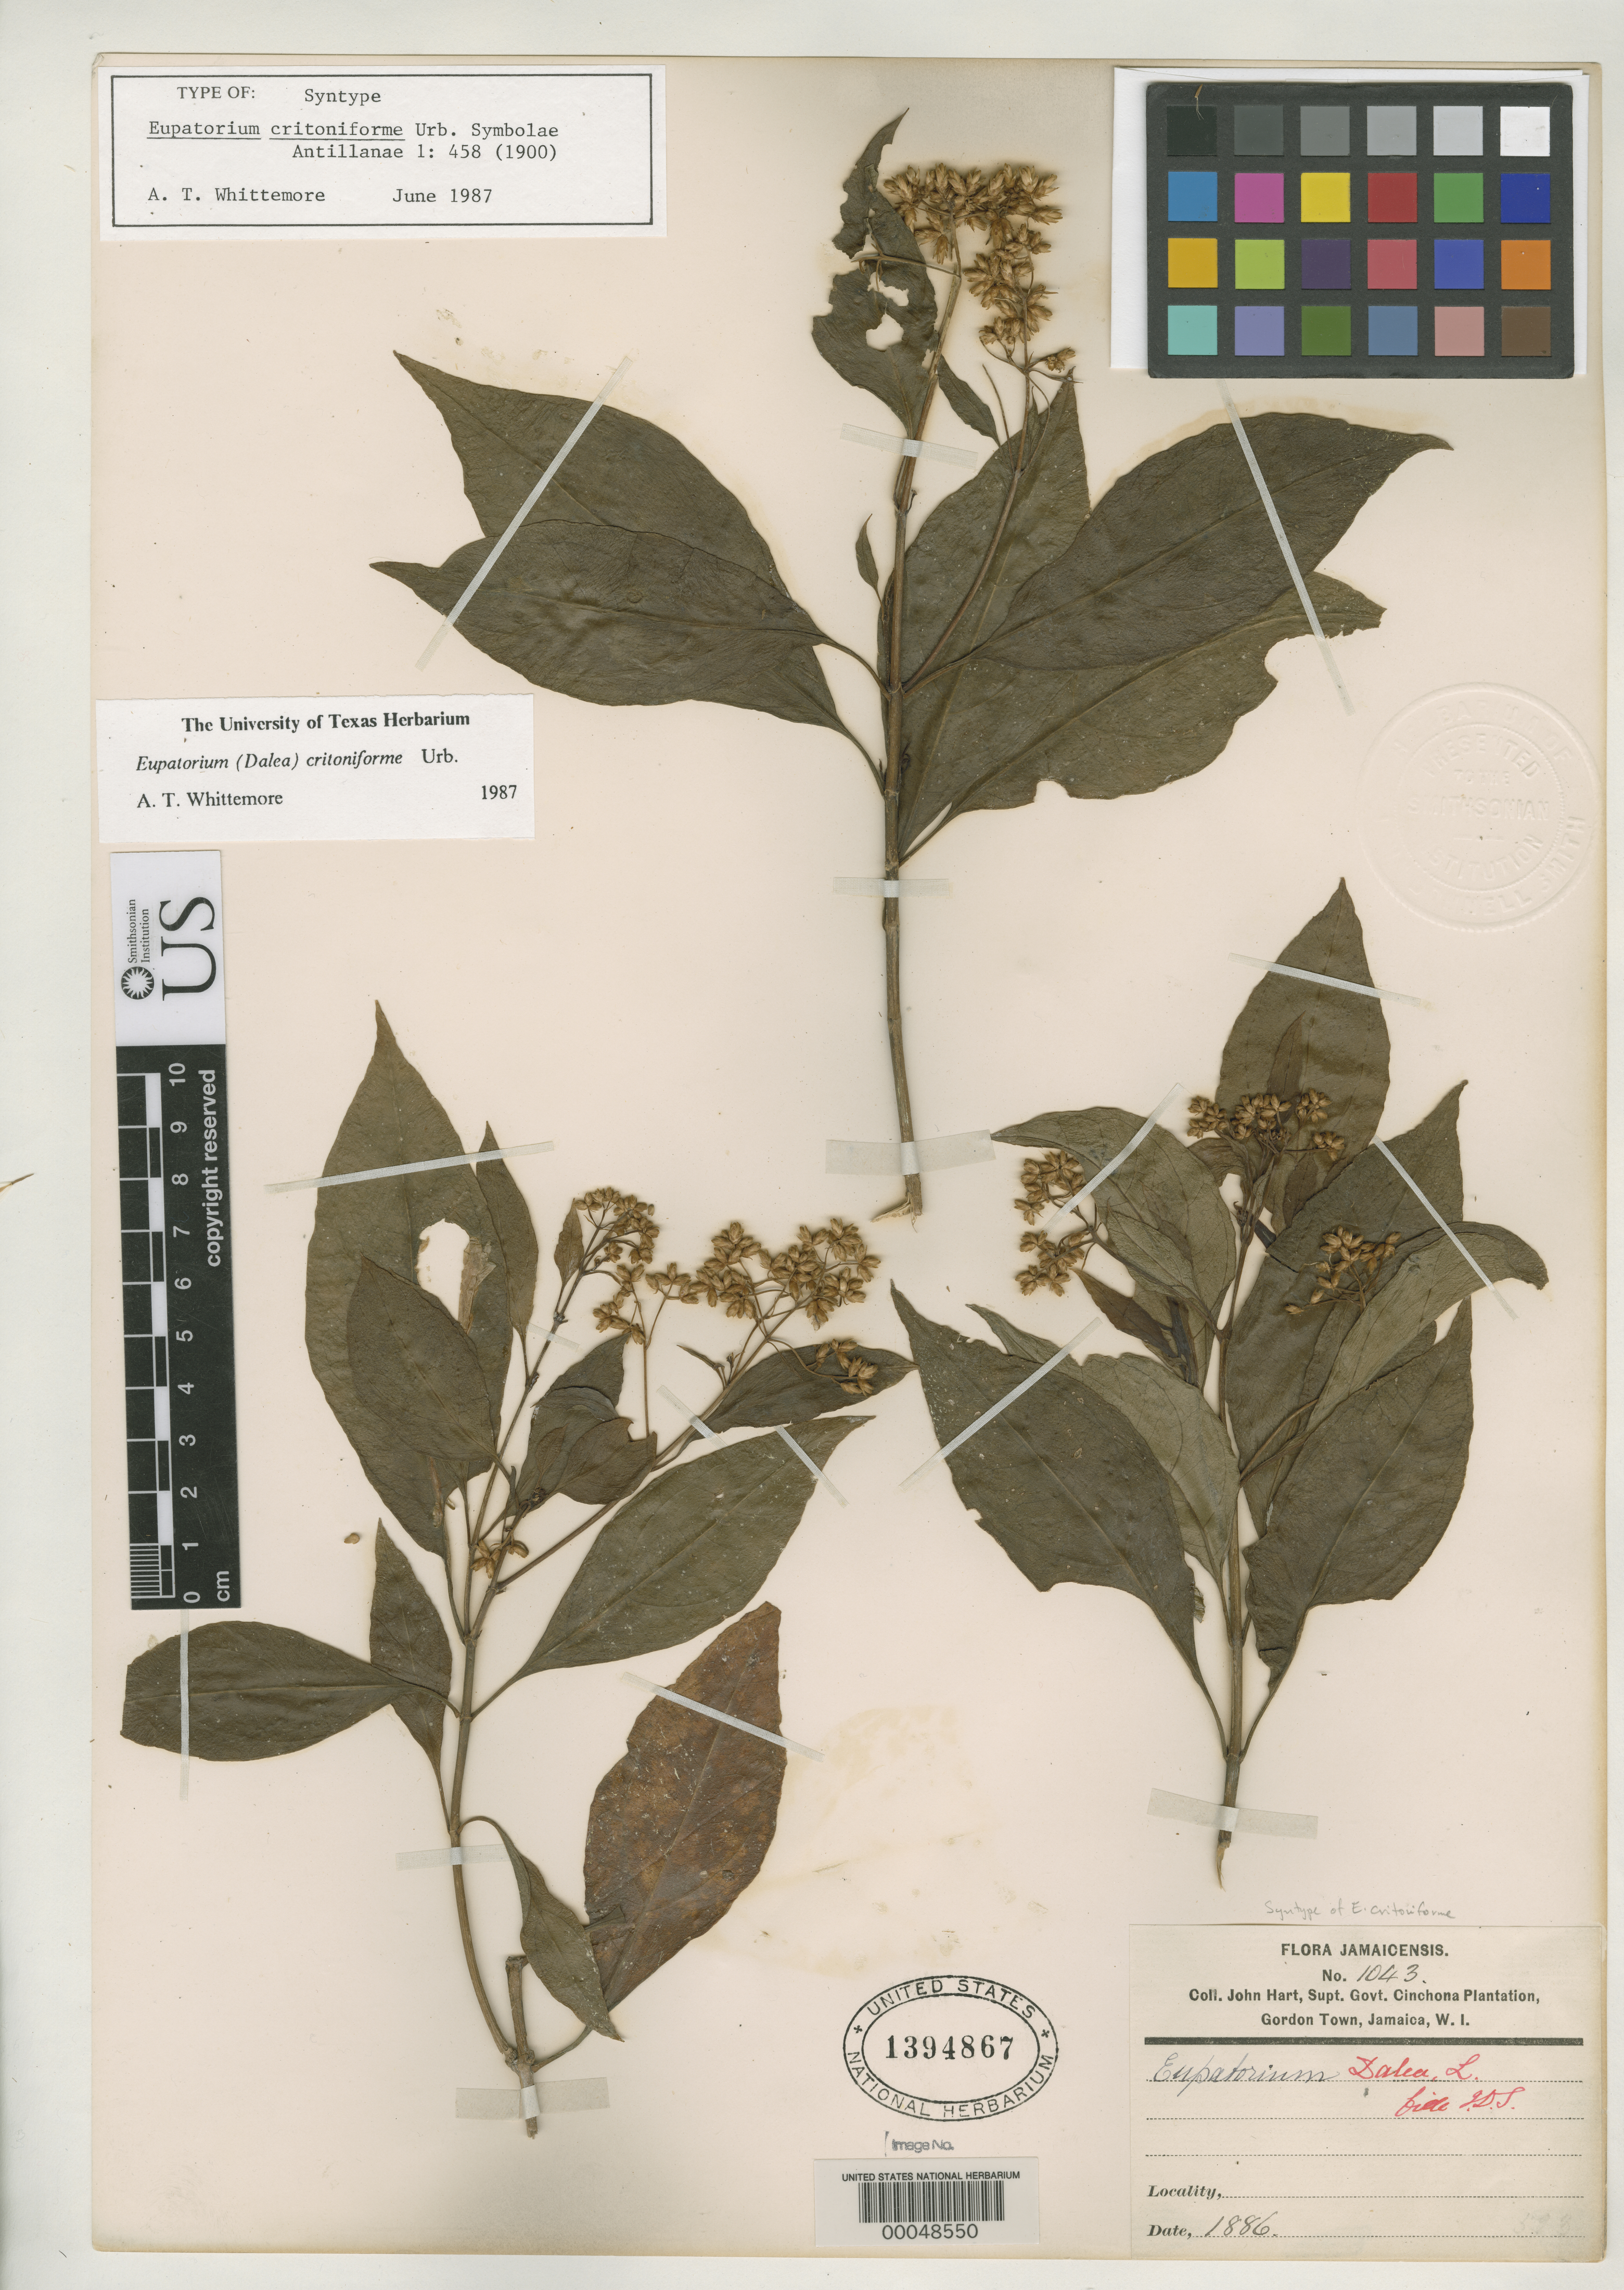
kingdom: Plantae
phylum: Tracheophyta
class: Magnoliopsida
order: Asterales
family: Asteraceae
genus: Eupatorium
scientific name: Eupatorium critoniforme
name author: Urb.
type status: Isosyntype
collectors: J. H. Hart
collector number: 1043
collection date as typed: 1886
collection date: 1886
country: Jamaica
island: Greater Antilles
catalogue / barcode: US 1394867